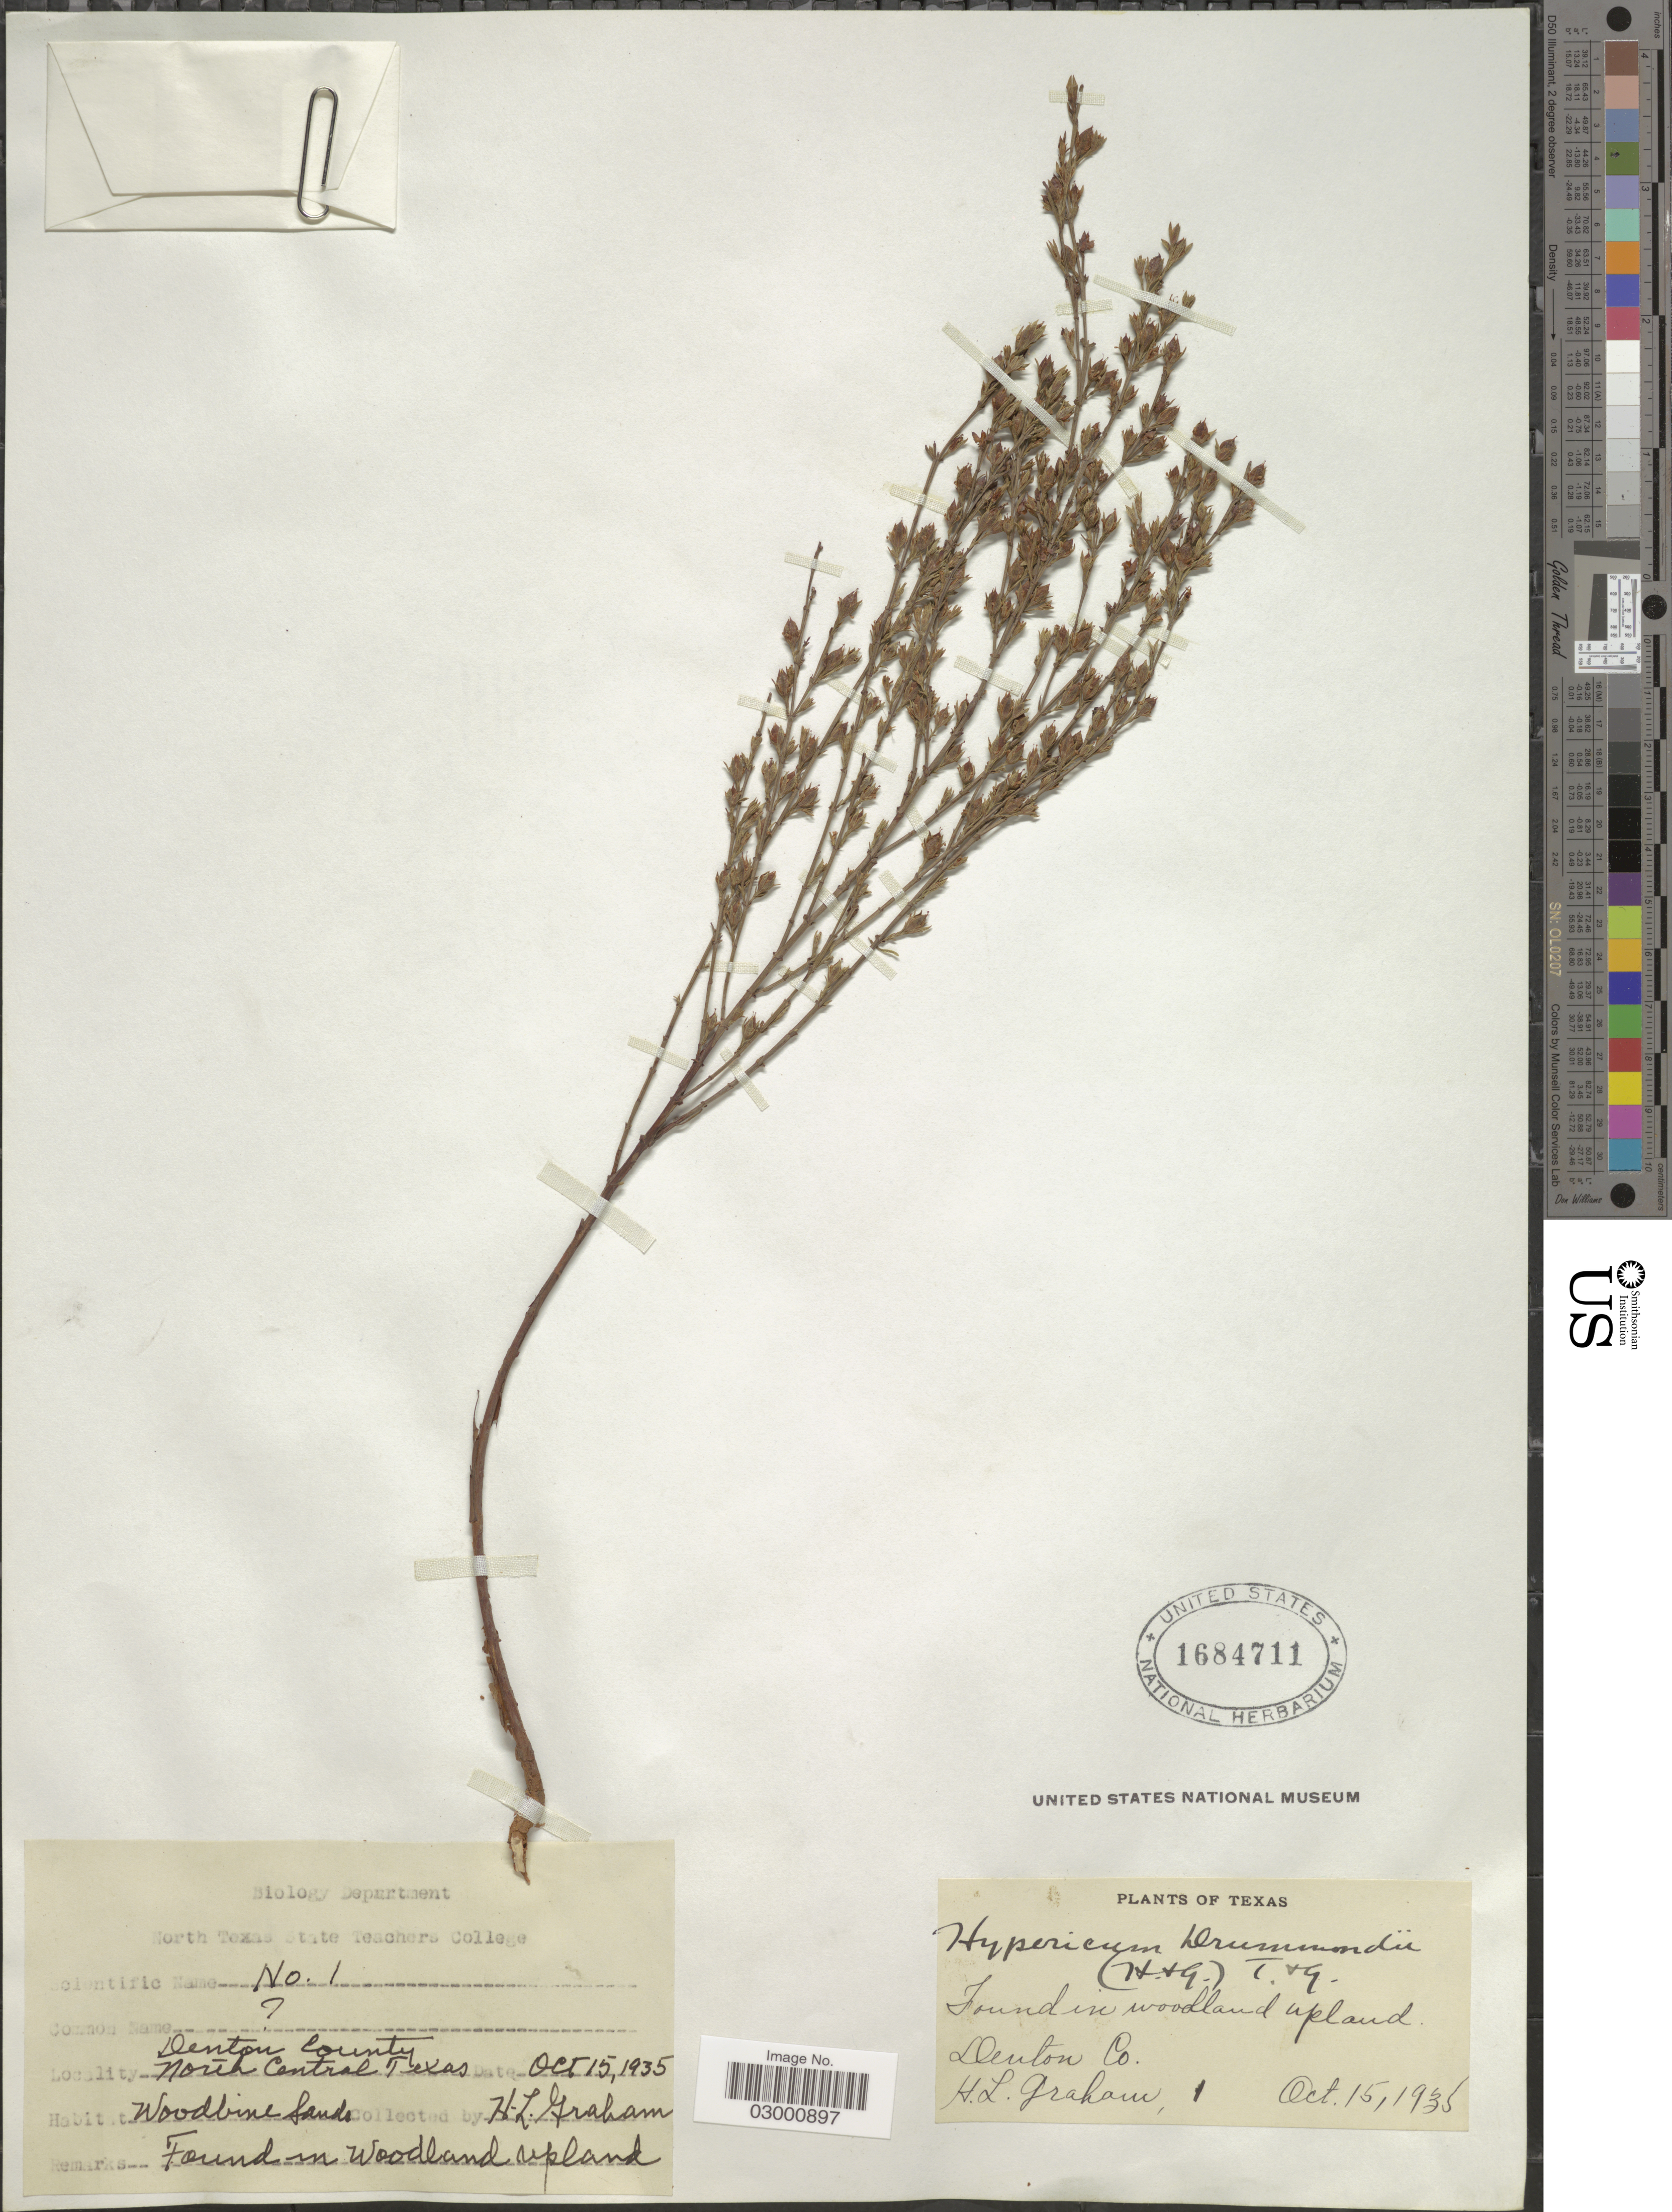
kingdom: Plantae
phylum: Tracheophyta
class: Magnoliopsida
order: Malpighiales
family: Hypericaceae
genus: Hypericum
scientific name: Hypericum drummondii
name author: (Grev. & Hook.) Torr. & A. Gray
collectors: H. L. Graham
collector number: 1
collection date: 1935-10-15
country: United States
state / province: Texas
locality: Found in woodland upland Denton Co. North Central Texas.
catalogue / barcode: US 1684711